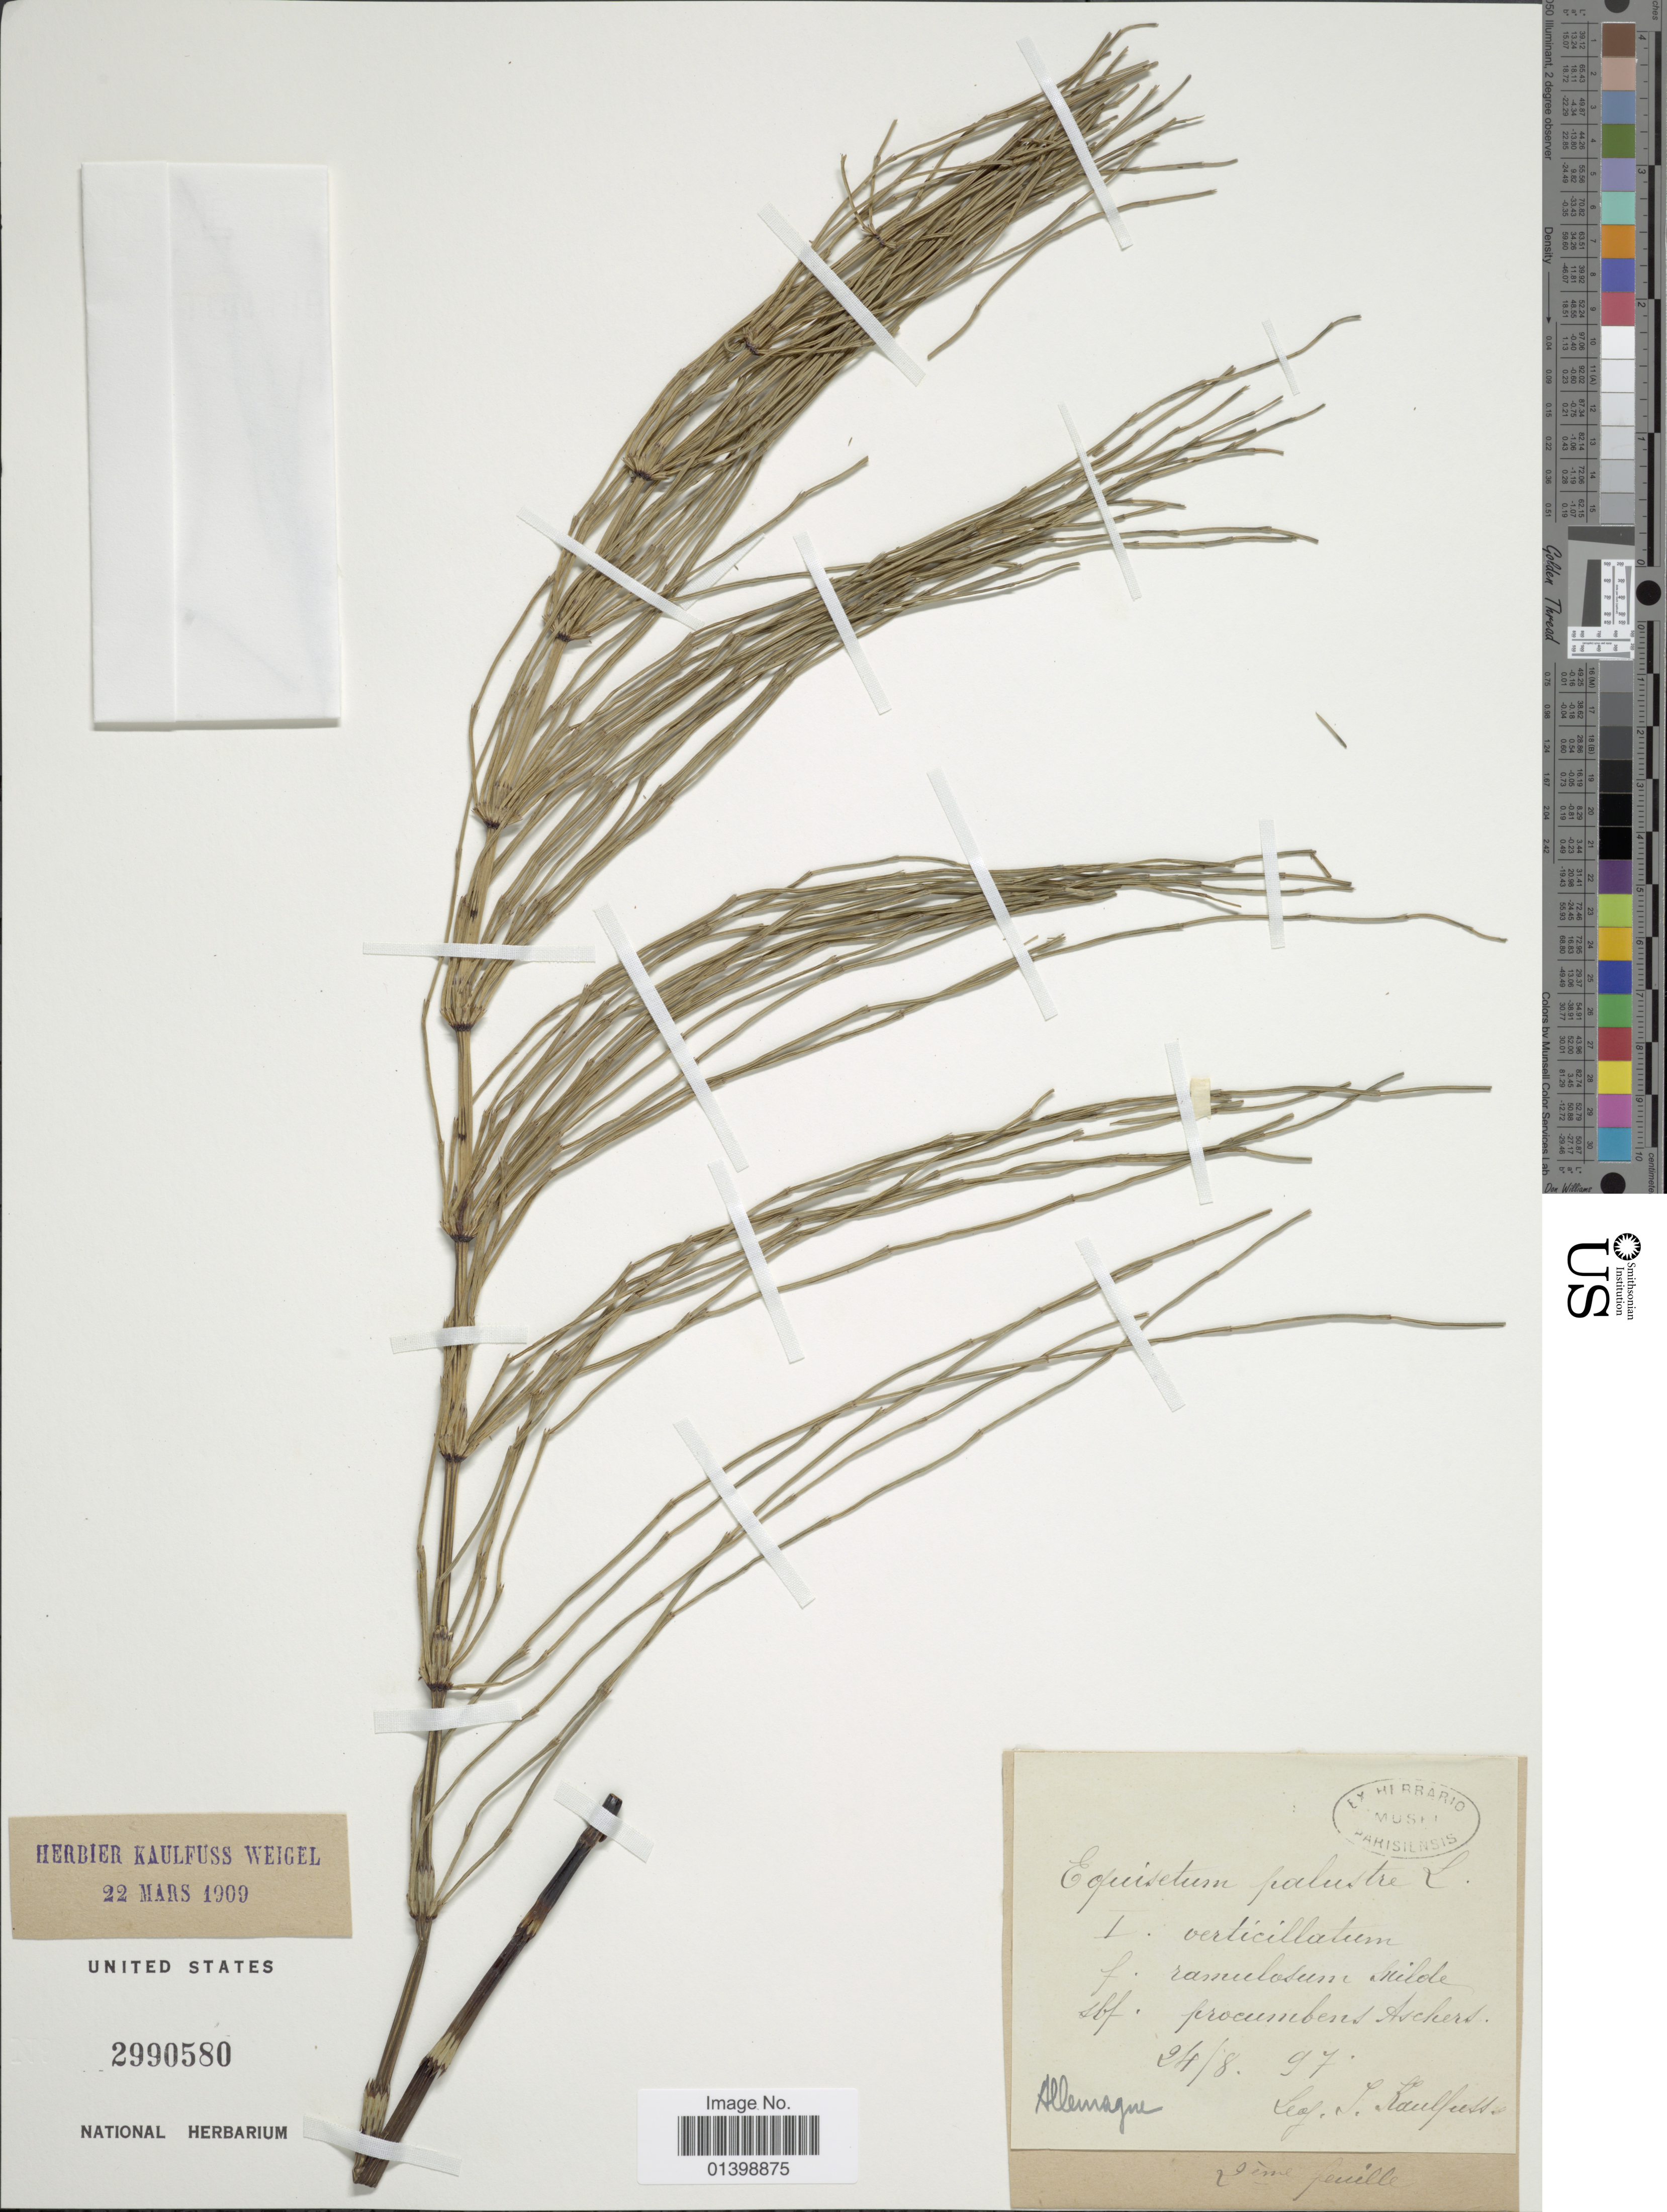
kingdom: Plantae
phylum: Tracheophyta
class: Polypodiopsida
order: Equisetales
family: Equisetaceae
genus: Equisetum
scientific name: Equisetum palustre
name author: L.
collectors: J. S. Kaulfuss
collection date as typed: Transcribed d/m/y: 24/8/97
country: Germany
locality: Allemagne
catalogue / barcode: US 2990580